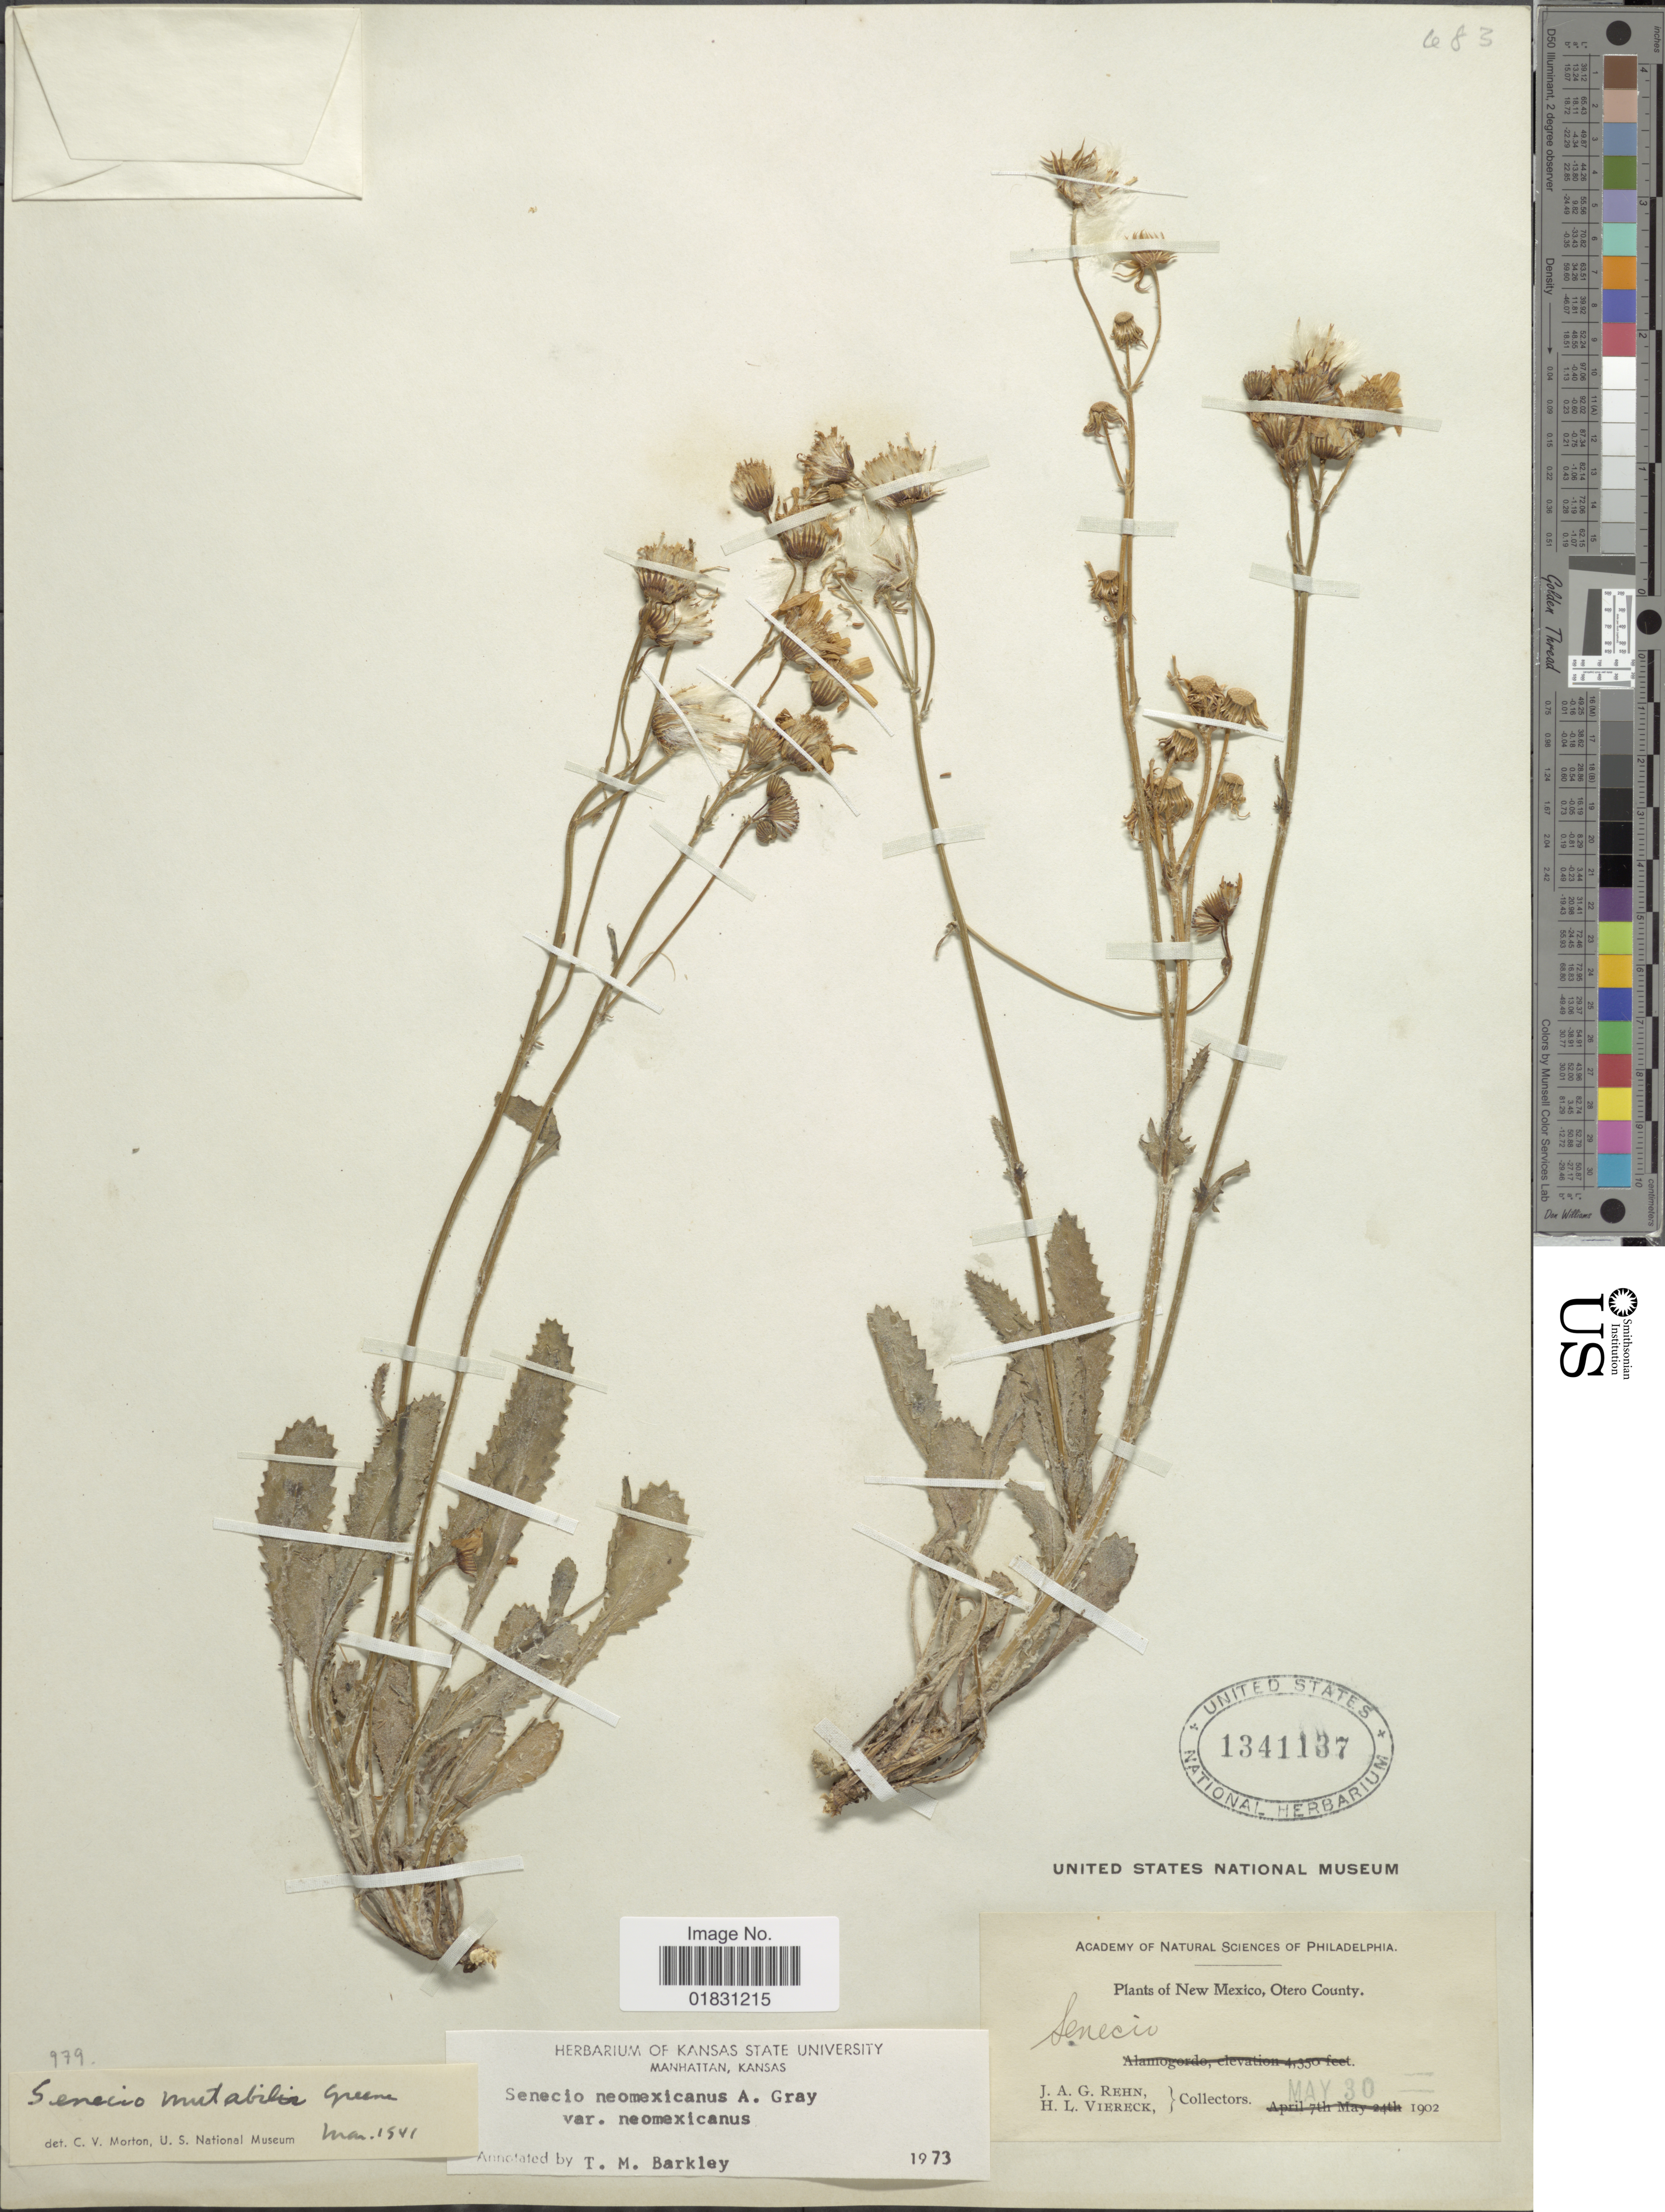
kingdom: Plantae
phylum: Tracheophyta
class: Magnoliopsida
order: Asterales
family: Asteraceae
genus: Packera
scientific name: Packera neomexicana var. neomexicana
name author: (A. Gray) W.A. Weber & Á. Löve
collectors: J. Rehn & H. L. Viereck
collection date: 1902-05-30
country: United States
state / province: New Mexico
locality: Otero County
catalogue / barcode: US 1341137